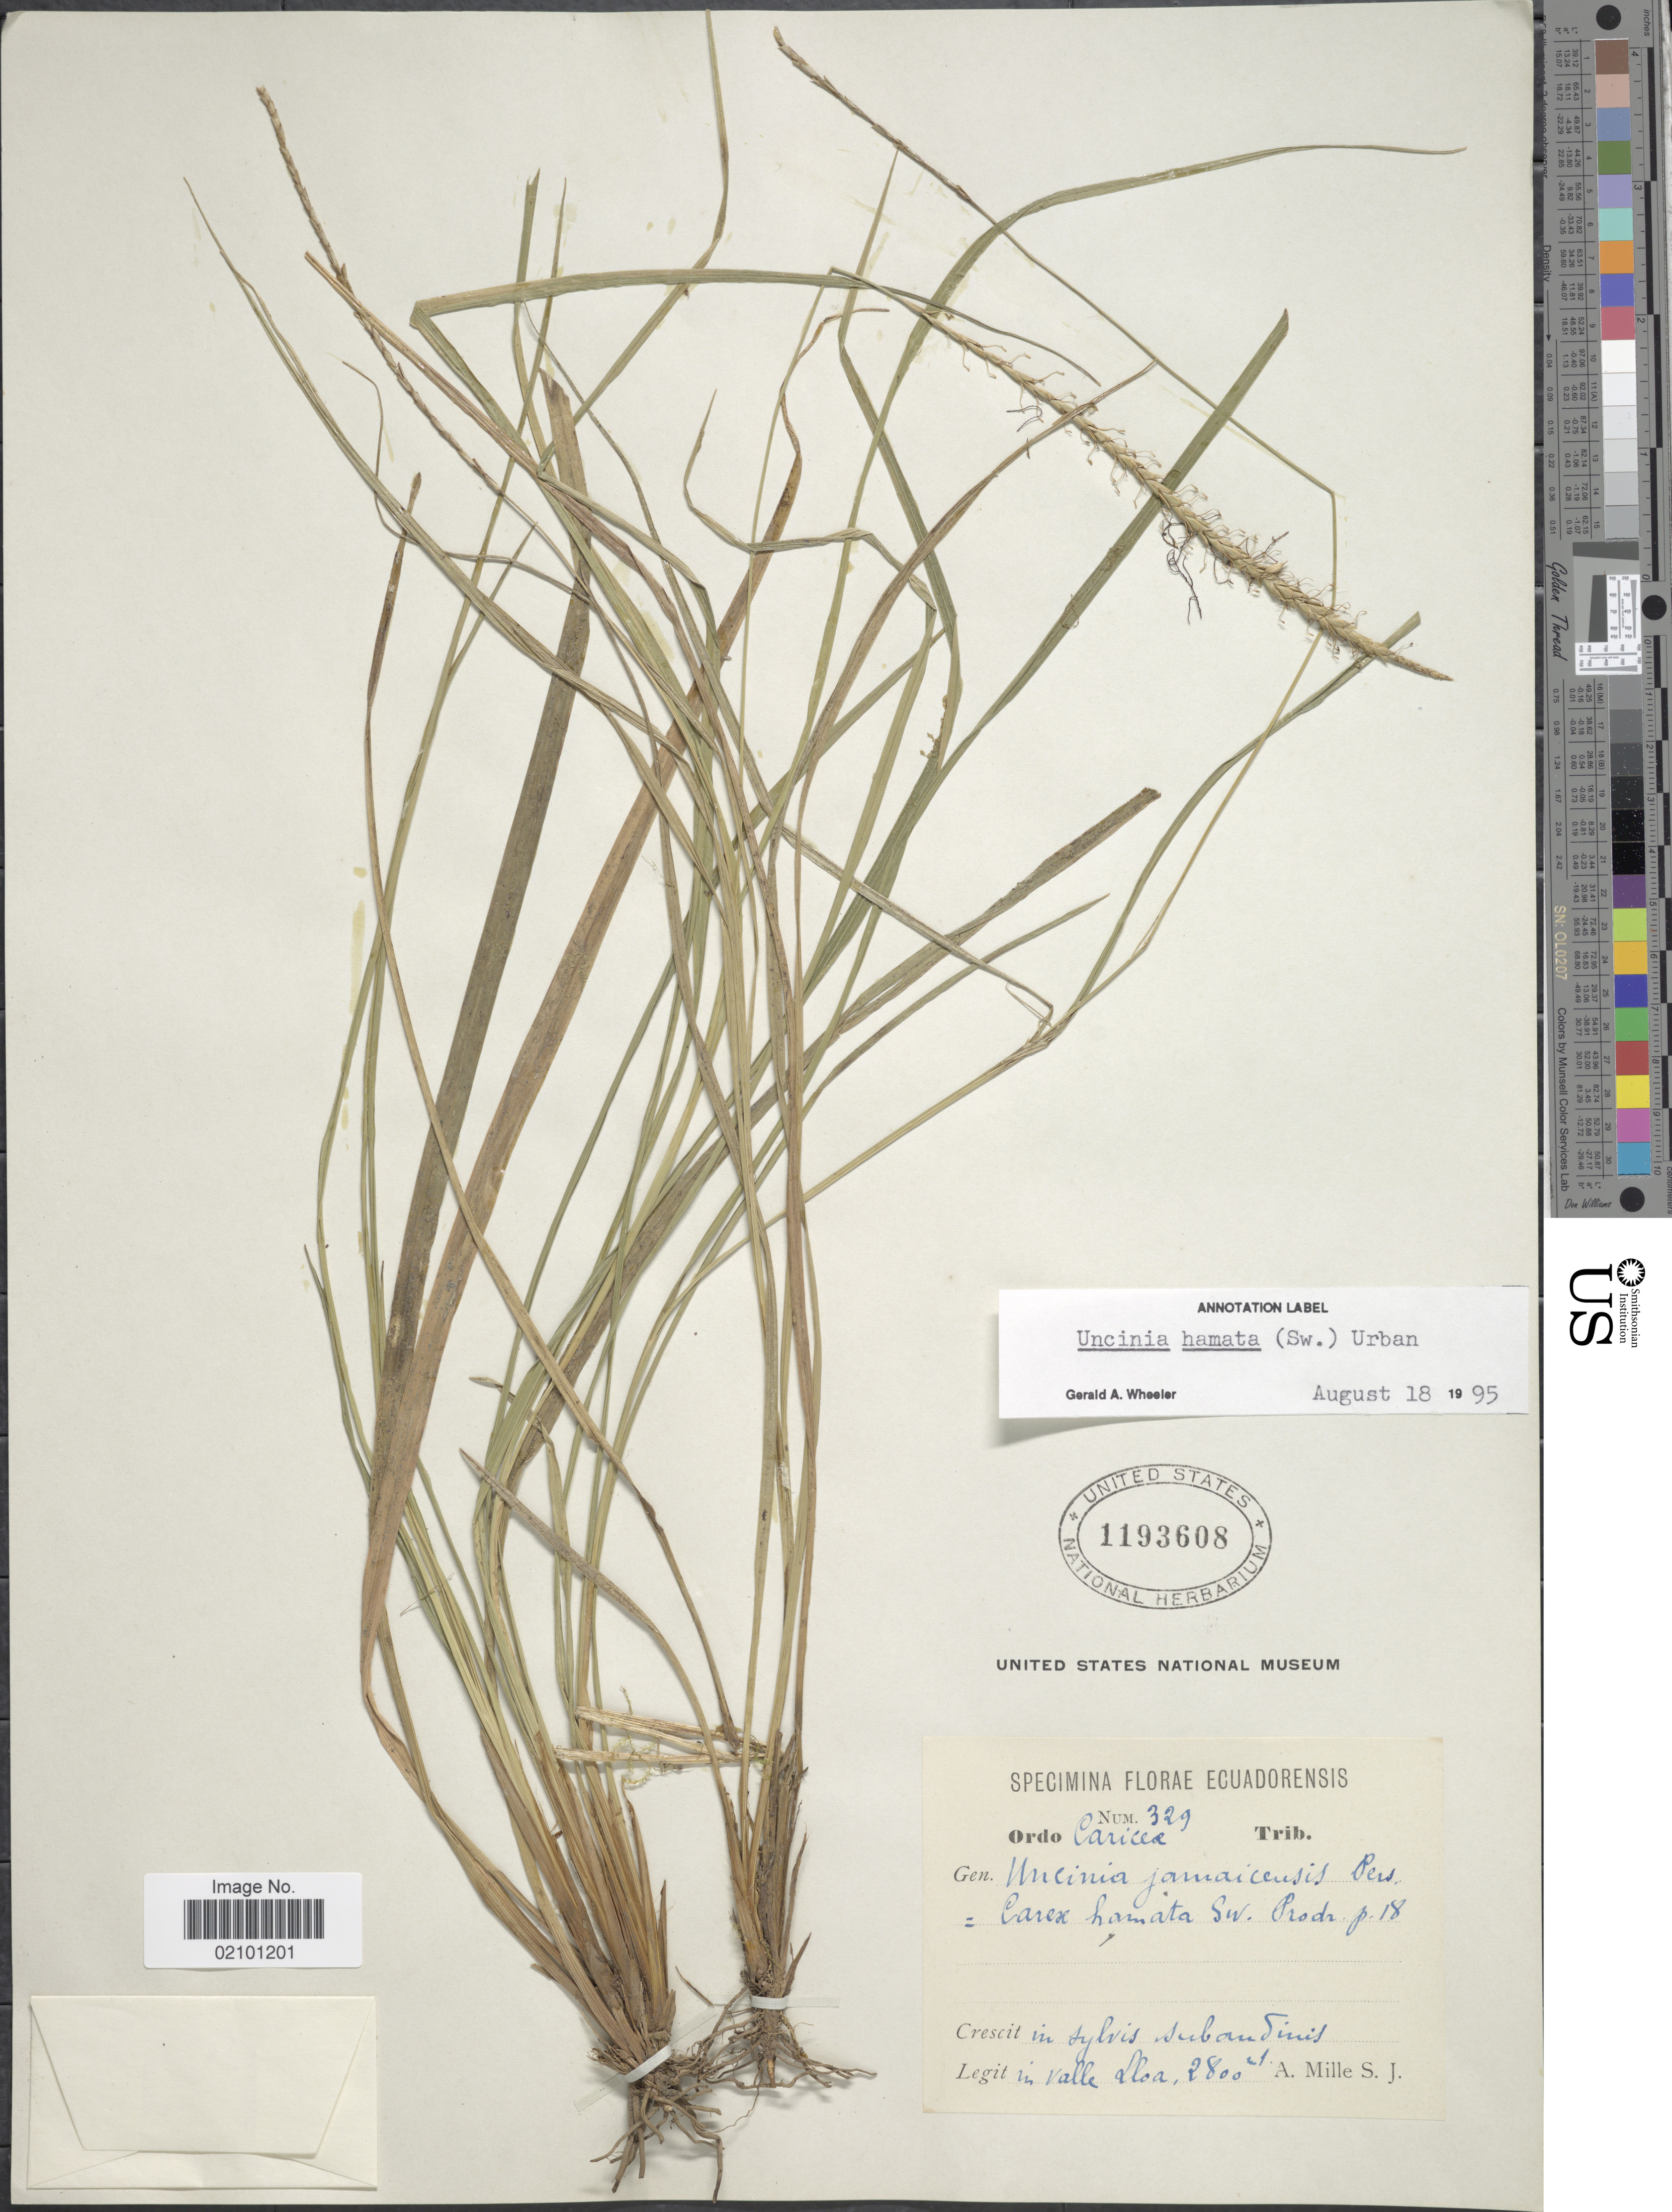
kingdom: Plantae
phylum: Tracheophyta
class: Liliopsida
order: Poales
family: Cyperaceae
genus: Carex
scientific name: Carex hamata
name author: Sw.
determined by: Strong, M. T., (US), Smithsonian Institution - National Museum of Natural History (UNITED STATES)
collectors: A. Mille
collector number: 329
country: Ecuador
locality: In Valle Lloa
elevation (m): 2800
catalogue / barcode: US 1193608